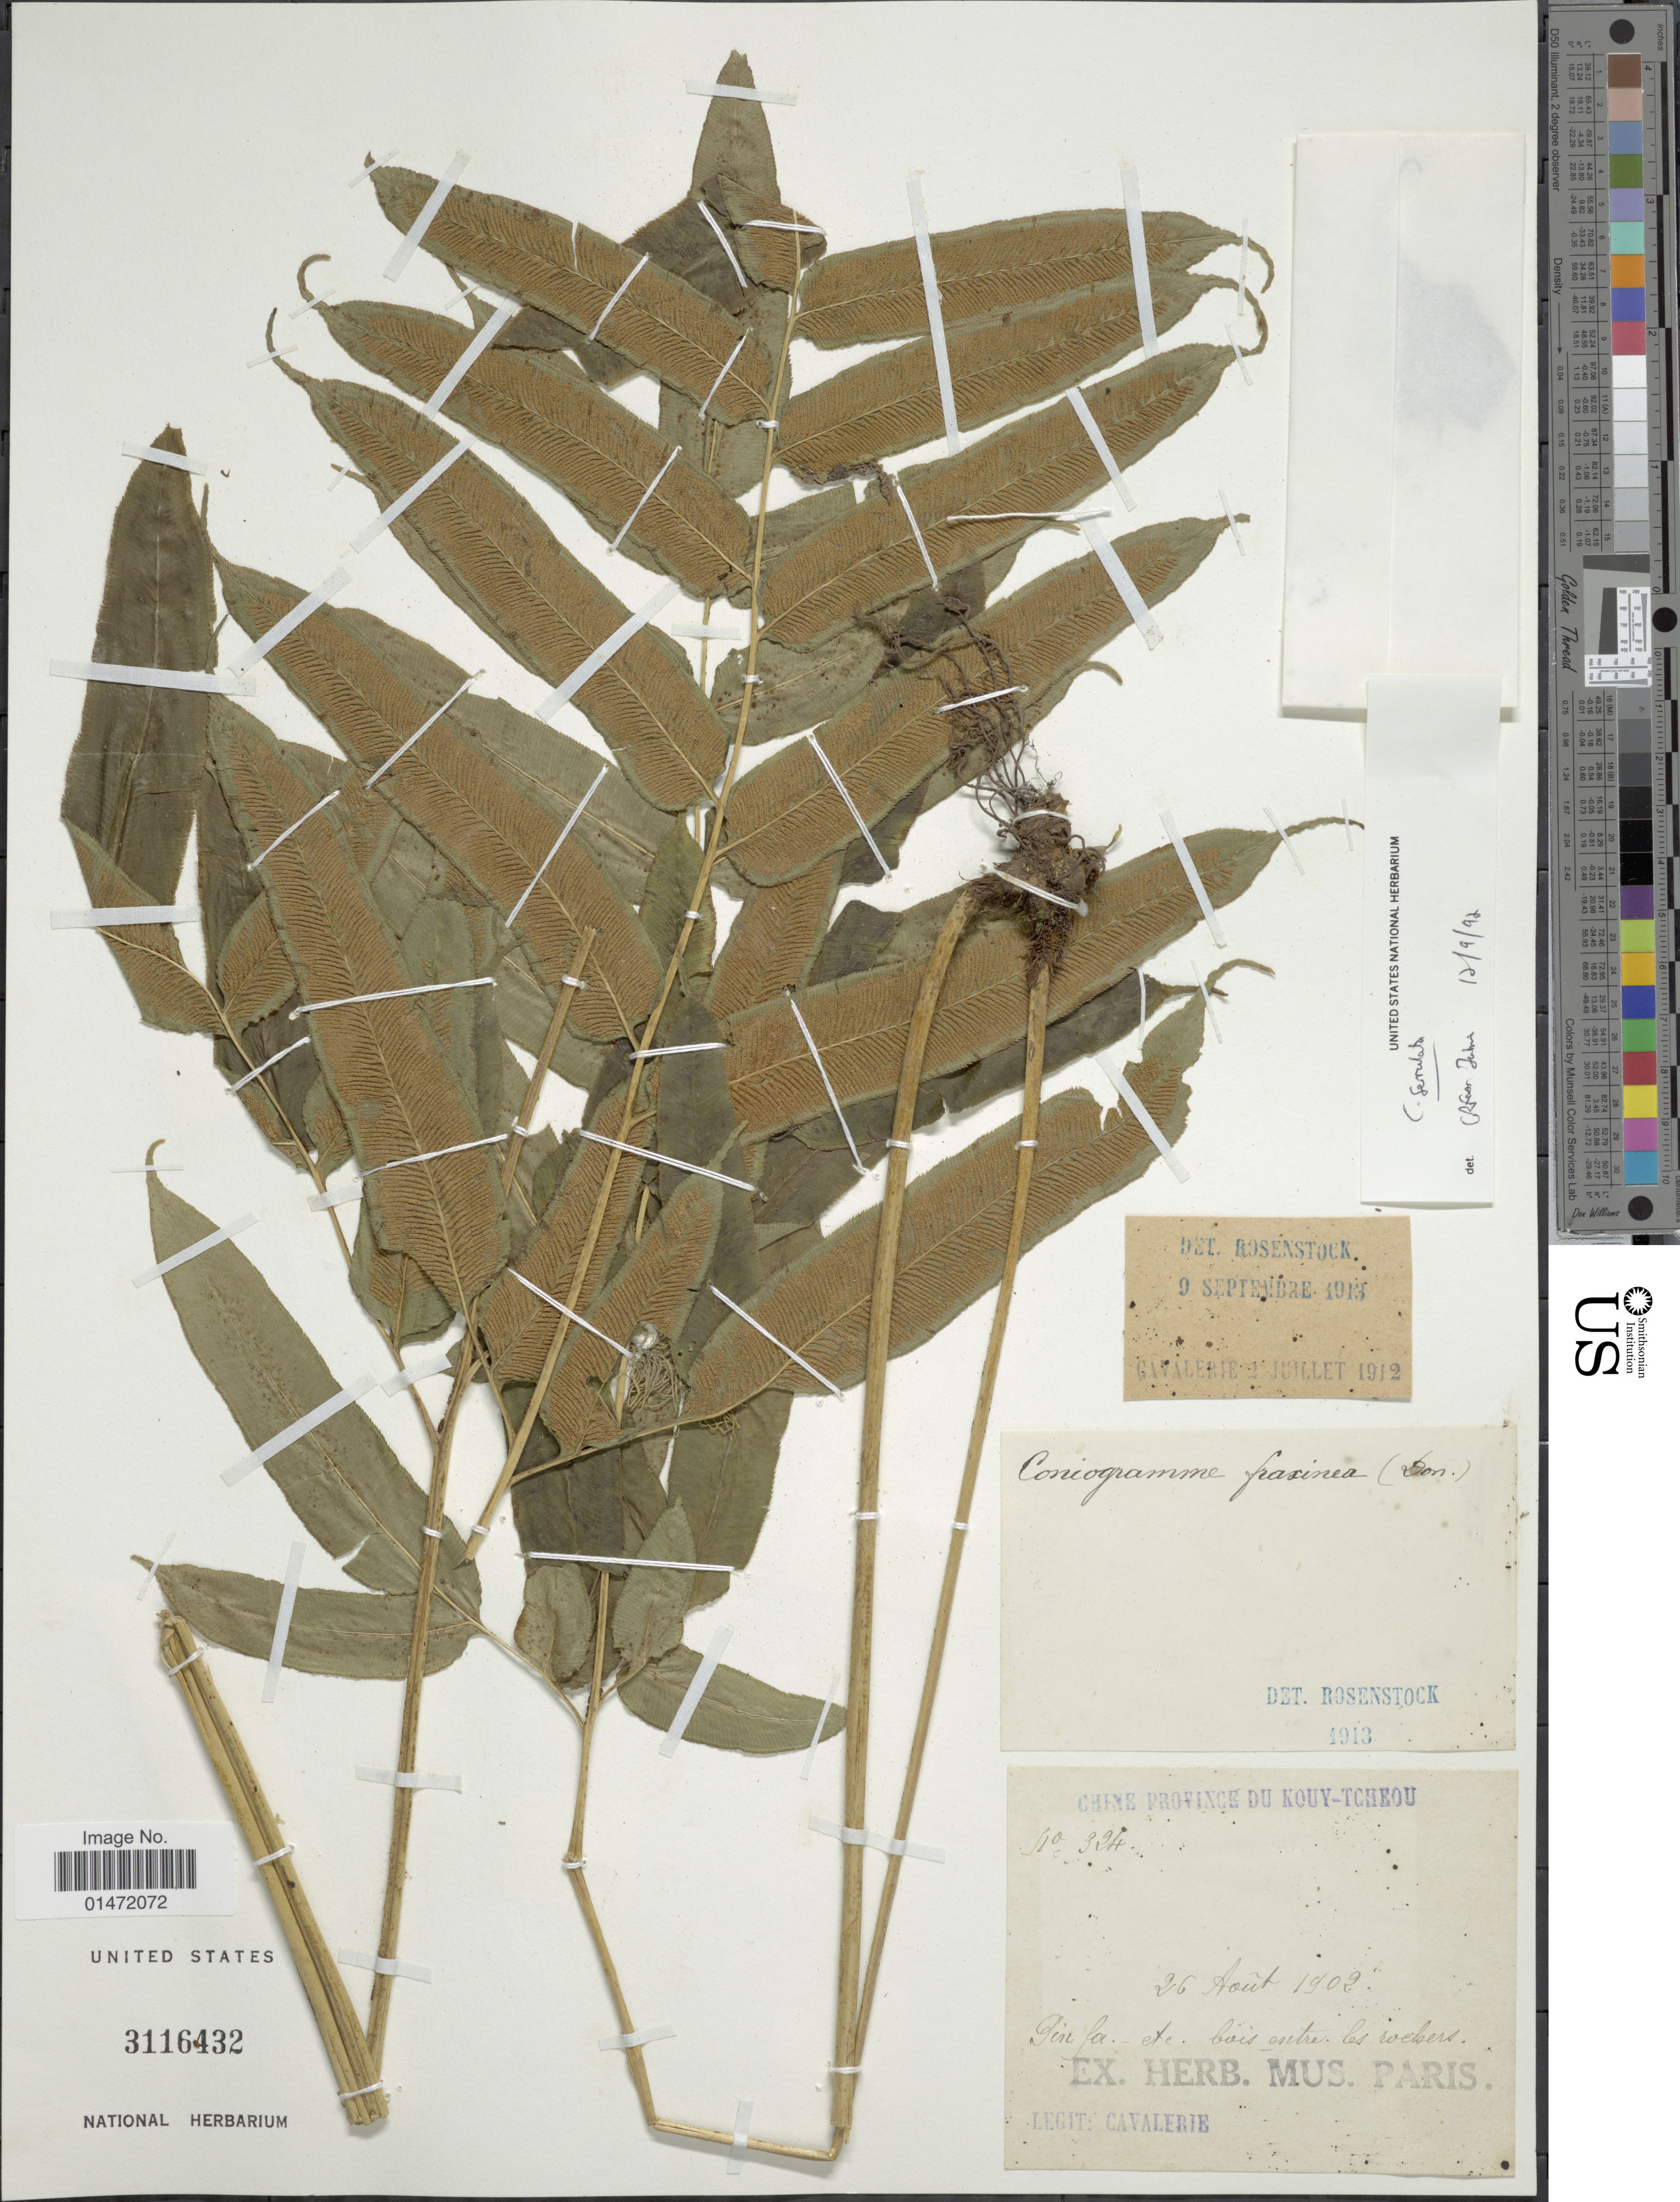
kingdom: Plantae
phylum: Tracheophyta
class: Polypodiopsida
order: Polypodiales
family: Pteridaceae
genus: Coniogramme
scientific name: Coniogramme fraxinea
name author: (D. Don) Diels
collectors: -. Cavalerie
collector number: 324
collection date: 1902-08-26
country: China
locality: Chine province du Kouy-Tcheou. Pin fa Ac. bois entre les rochers [interpreted]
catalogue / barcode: US 3116432